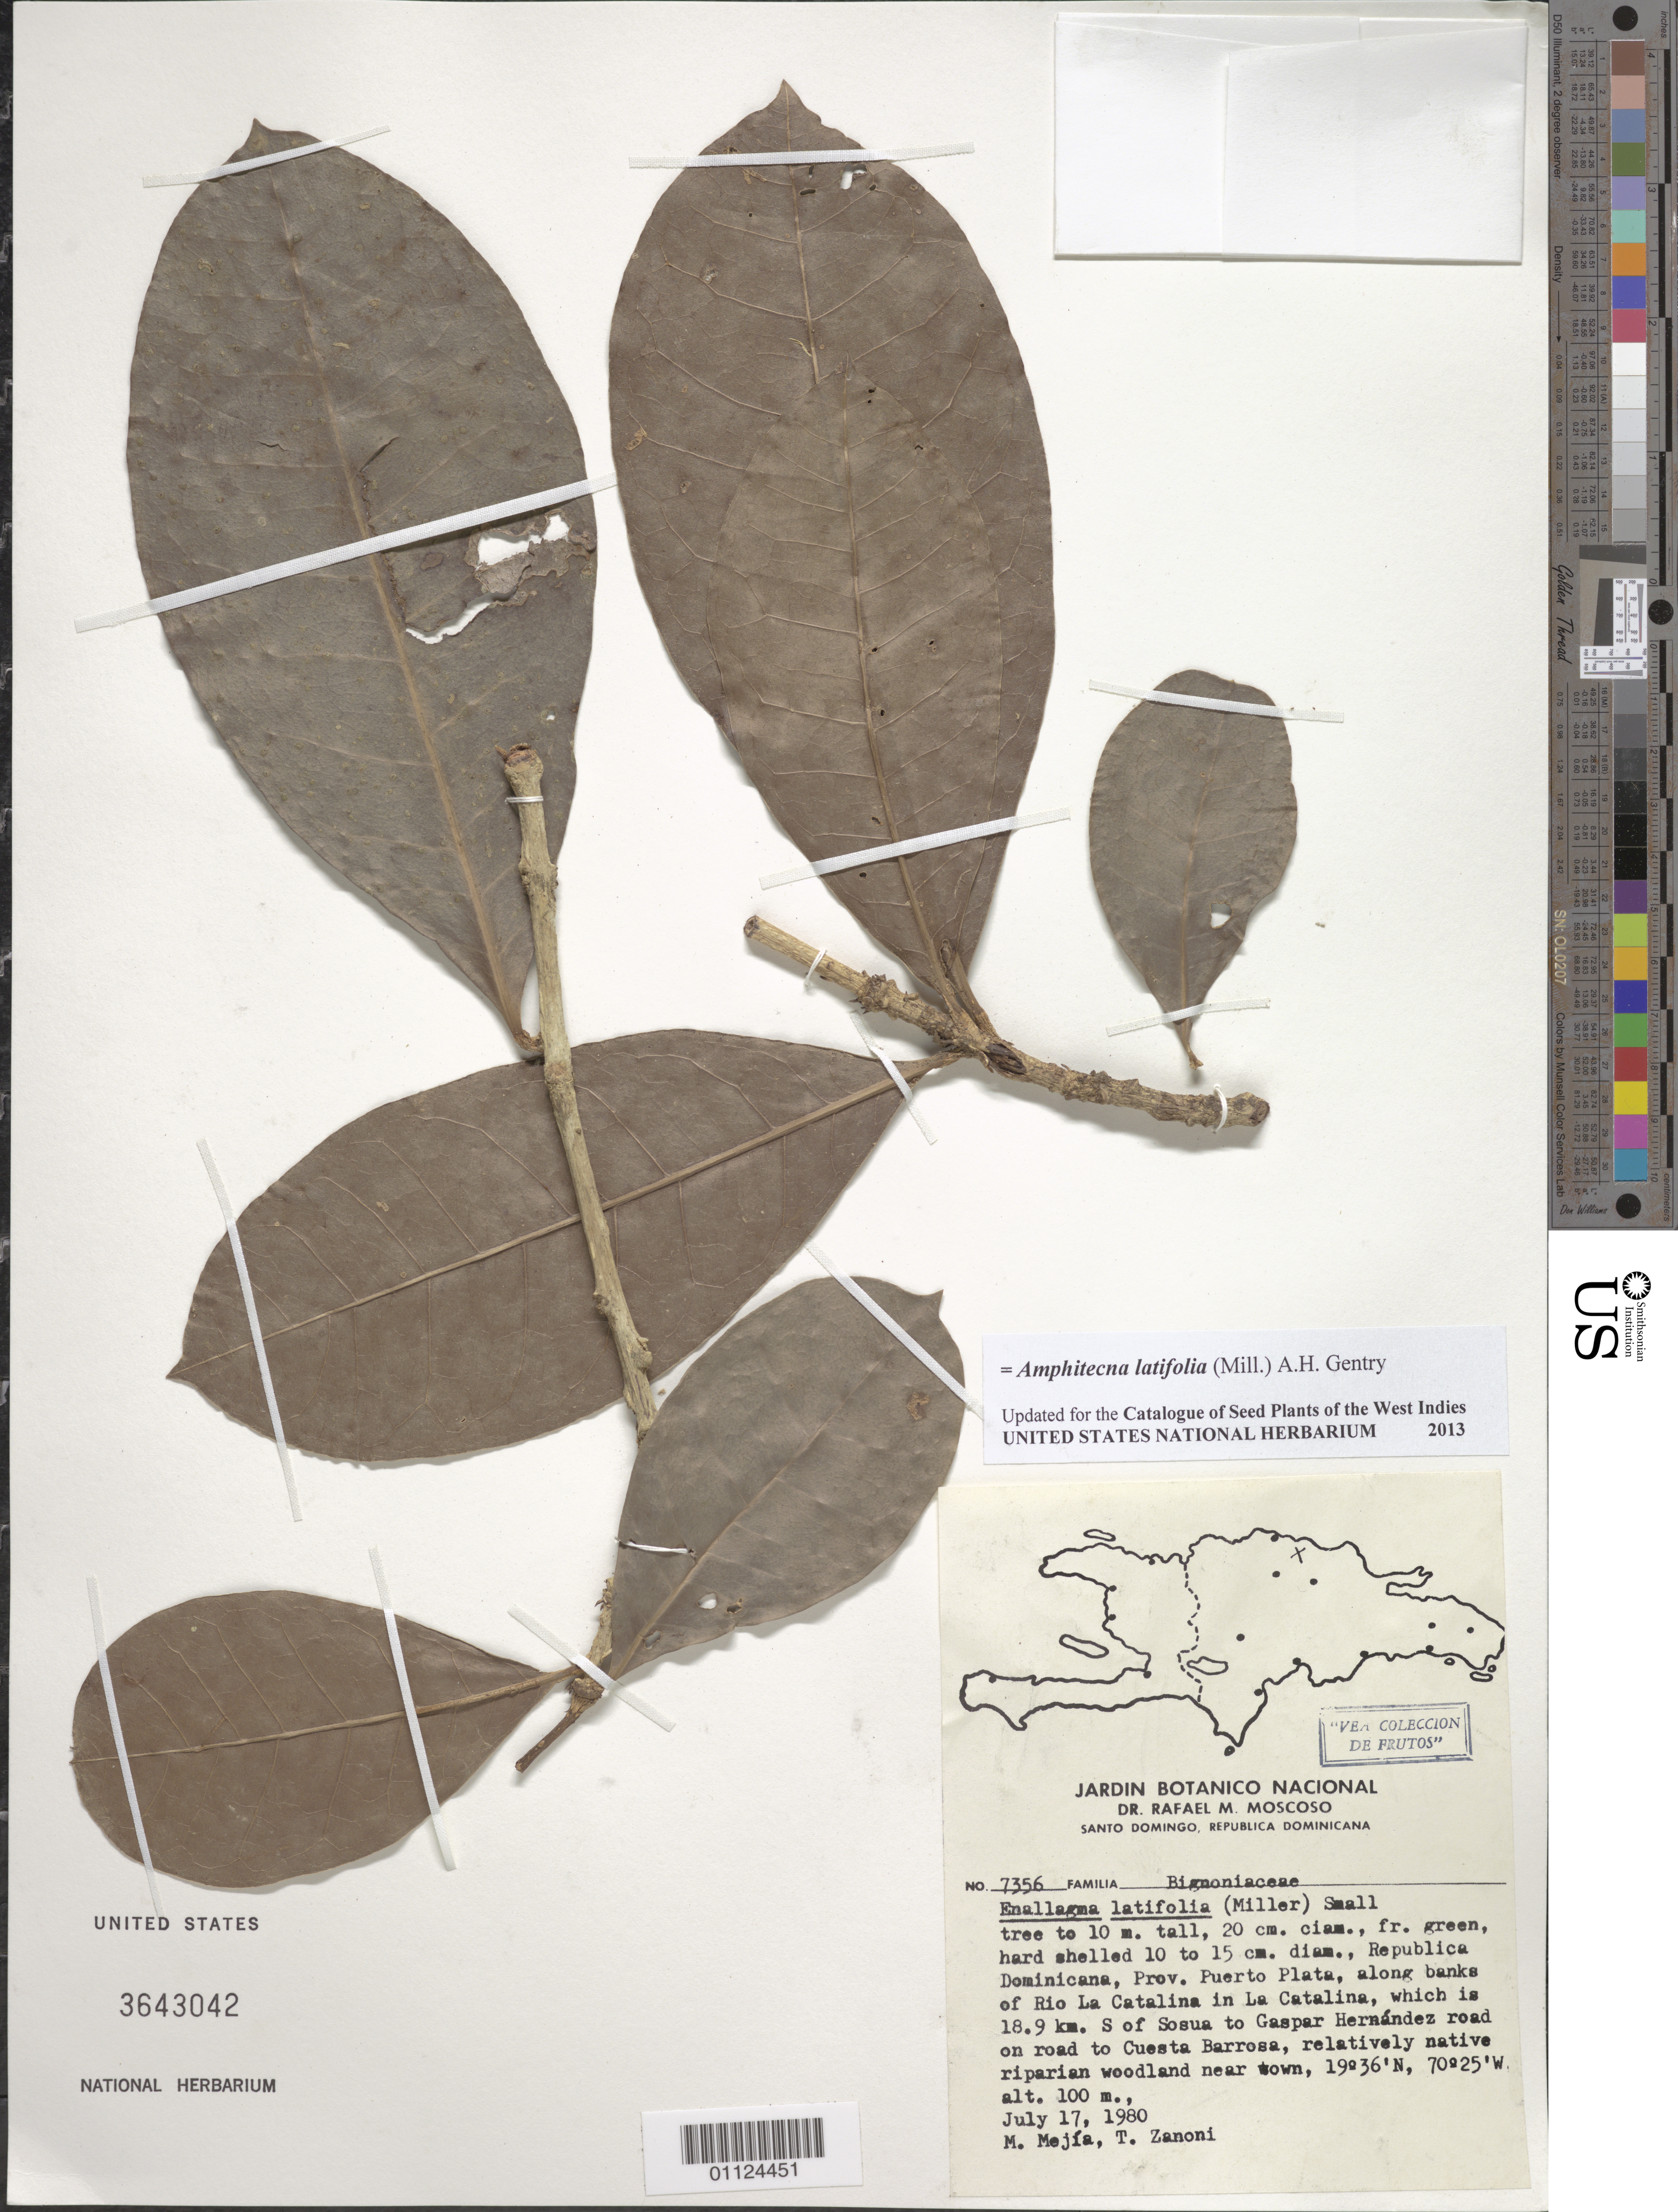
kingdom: Plantae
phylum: Tracheophyta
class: Magnoliopsida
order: Lamiales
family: Bignoniaceae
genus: Amphitecna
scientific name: Amphitecna latifolia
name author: (Mill.) A.H. Gentry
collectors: M. Mejia & T. A. Zanoni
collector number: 7356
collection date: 1980-07-17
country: Dominican Republic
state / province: Puerto Plata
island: Hispaniola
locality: Rio La Catalina, La Catalina, 18.9 km S of Sosua to Gaspar Hernández road, on road to Cuesta Barrosa.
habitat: Relatively native riparian woodland near town.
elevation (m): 100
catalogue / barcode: US 3643042